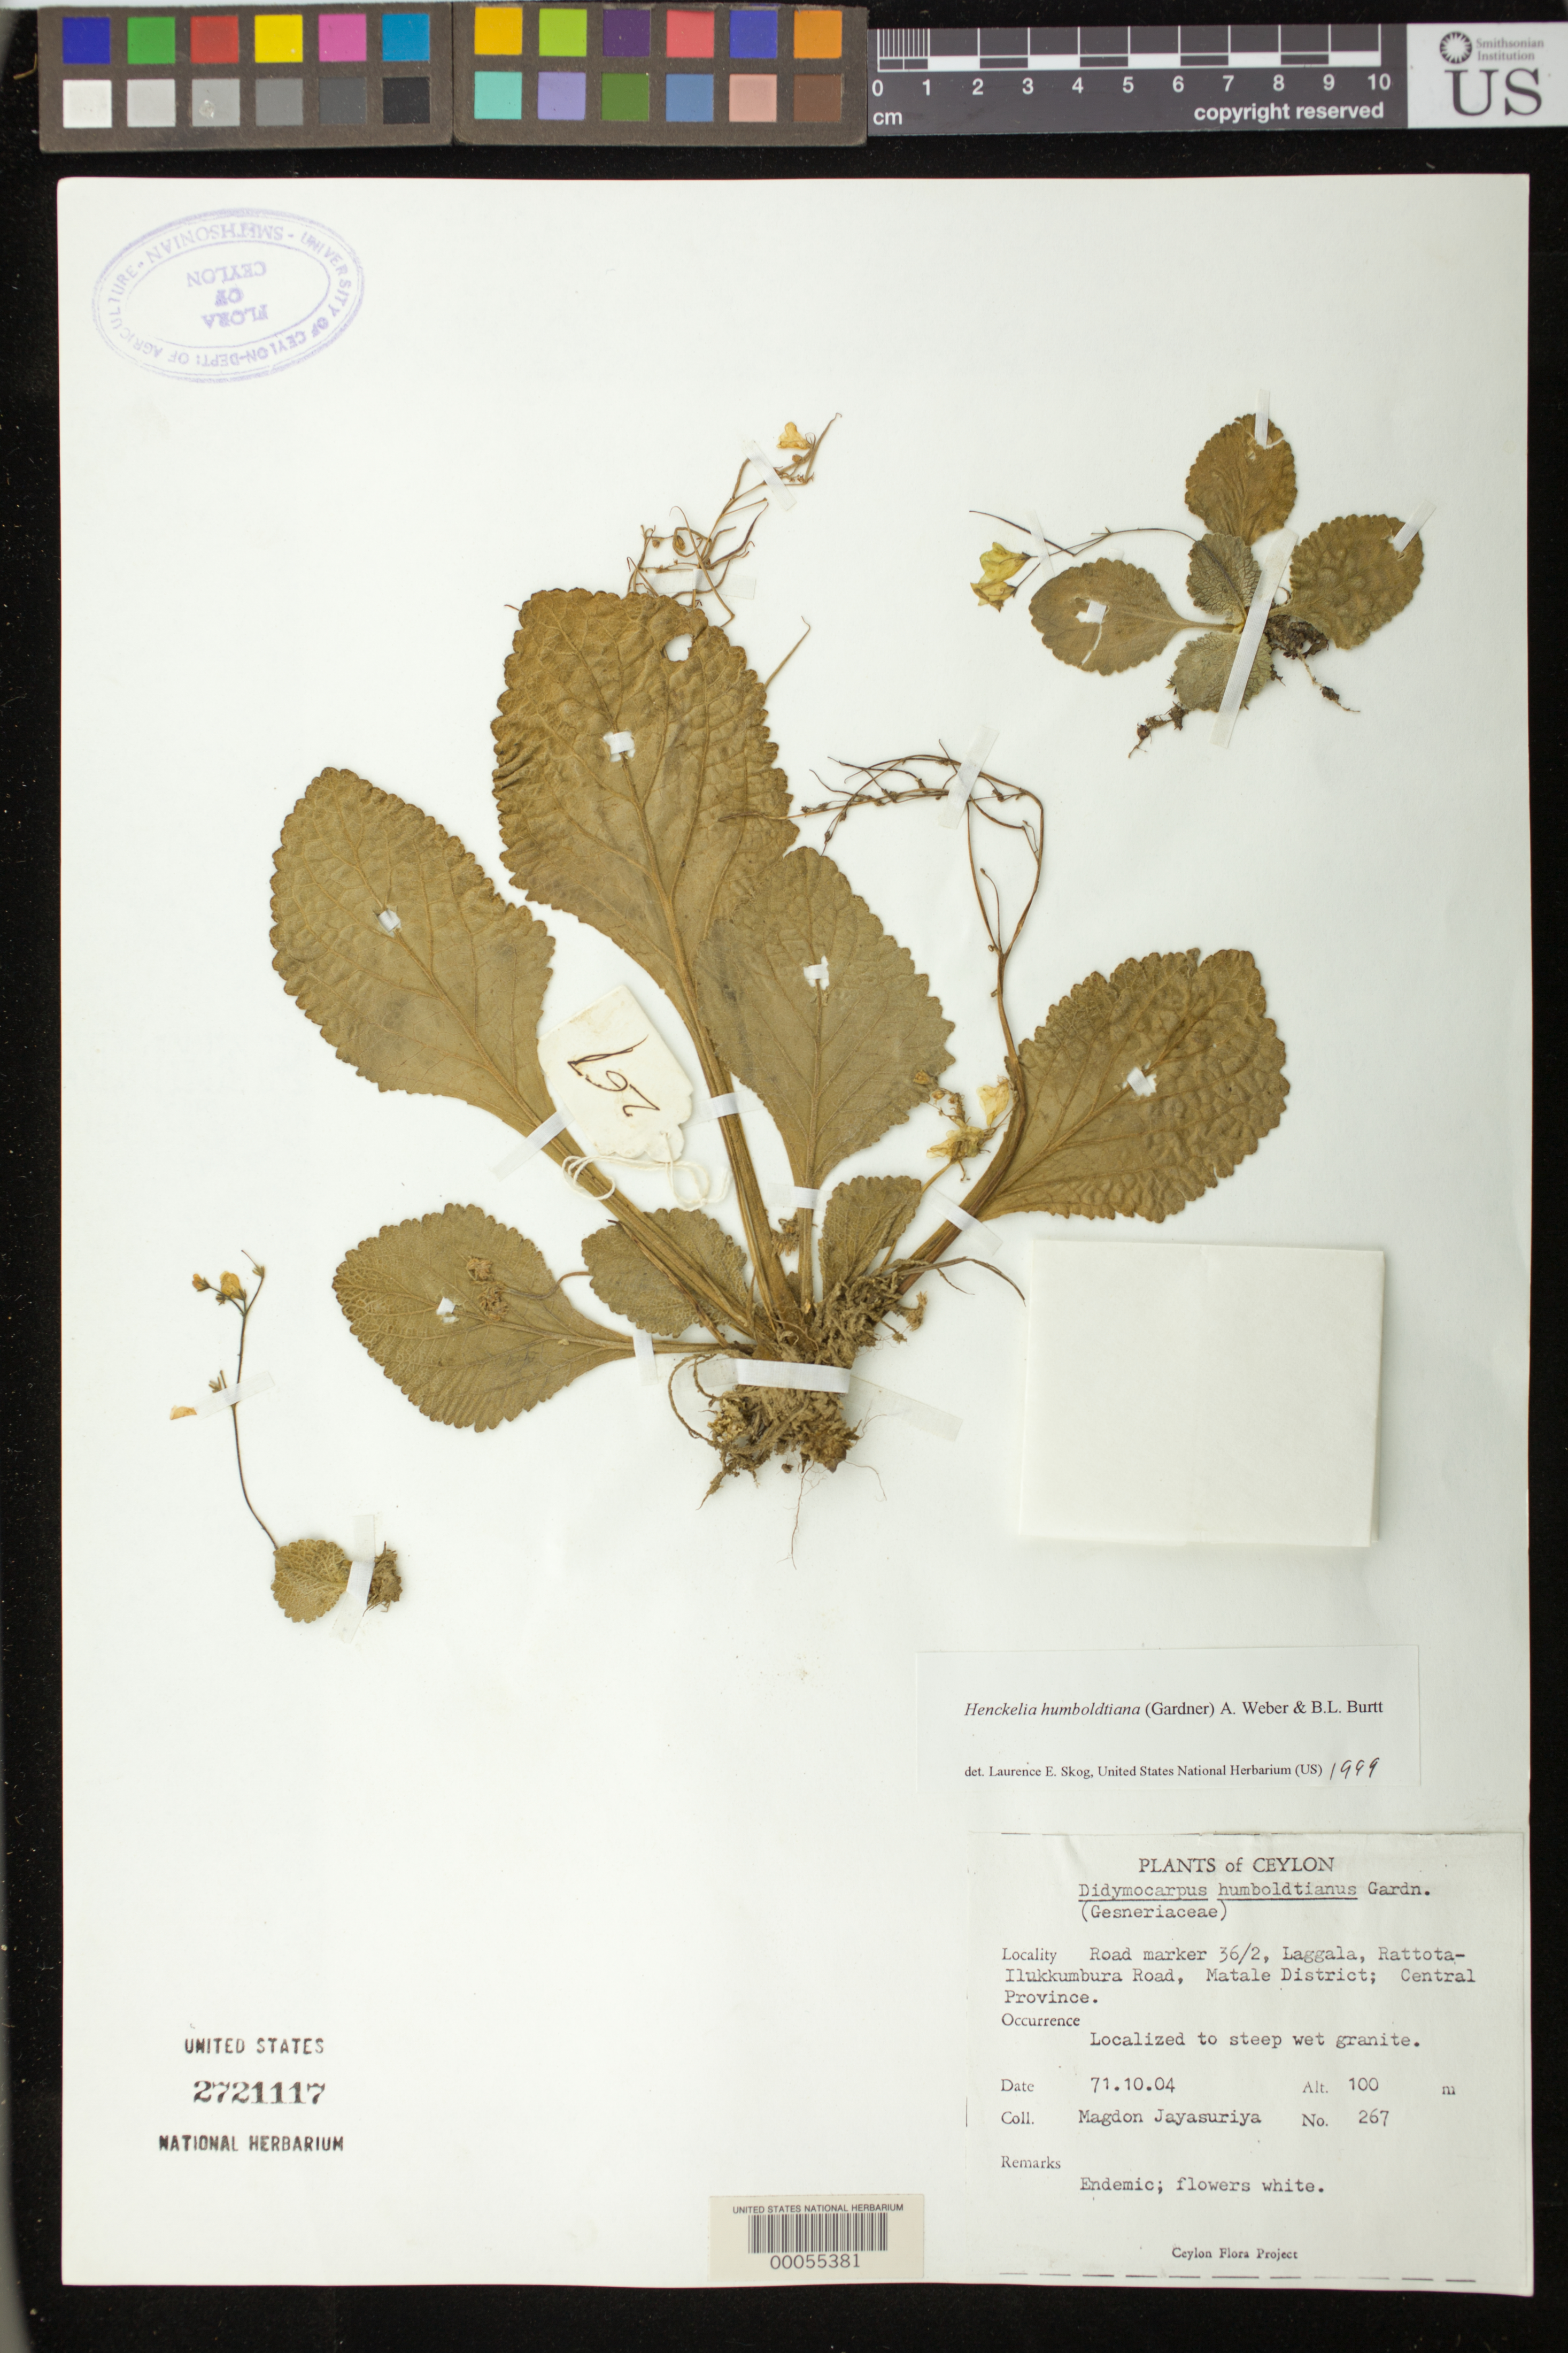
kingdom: Plantae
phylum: Tracheophyta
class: Magnoliopsida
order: Lamiales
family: Gesneriaceae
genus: Henckelia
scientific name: Henckelia humboldtiana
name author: (Gardner) A. Weber & B.L. Burtt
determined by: Skog, Laurence E.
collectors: A. H. Jayasuriya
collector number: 267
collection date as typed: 04 Oct 1971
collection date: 1971-10-04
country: Sri Lanka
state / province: Central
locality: Matale dist., Road marker 36/2, laggala, rattota-ilukkumbura road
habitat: Localized to steep wet granite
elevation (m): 100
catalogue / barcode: US 2721117